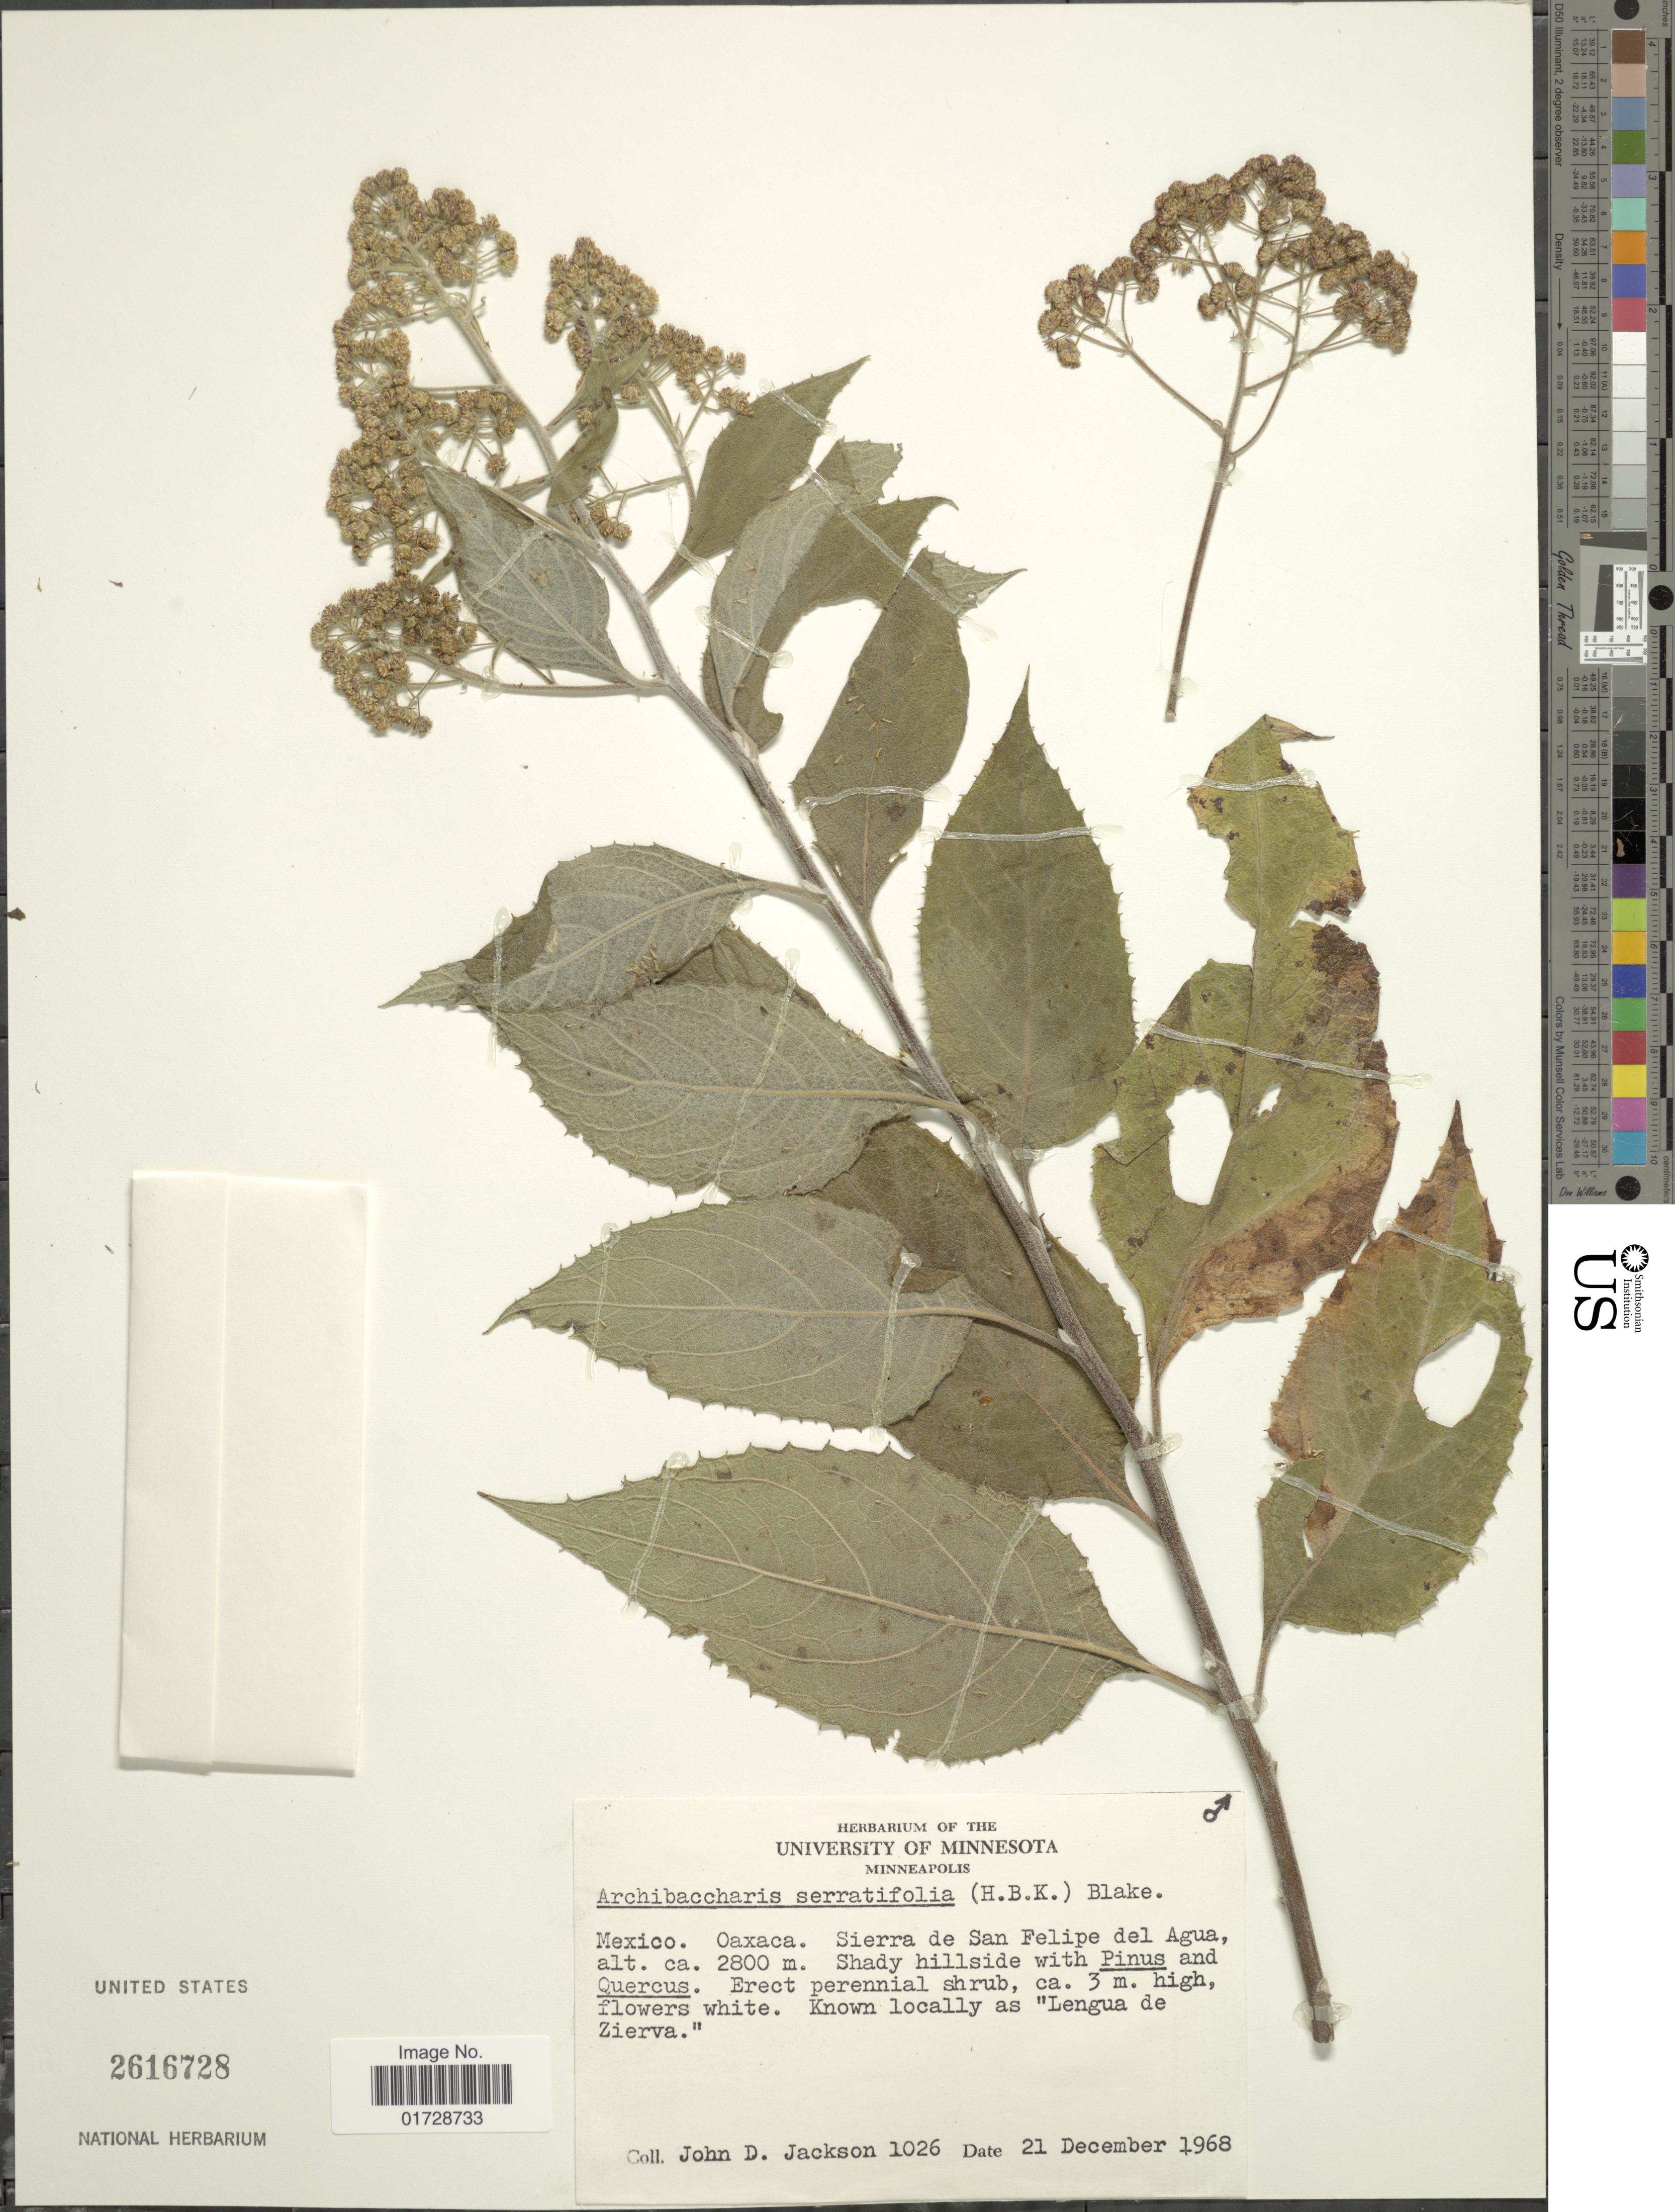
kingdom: Plantae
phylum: Tracheophyta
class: Magnoliopsida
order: Asterales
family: Asteraceae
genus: Archibaccharis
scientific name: Archibaccharis serratifolia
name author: (Kunth) S.F. Blake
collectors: J. Jackson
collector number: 1026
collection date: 1968-12-21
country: Mexico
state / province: Oaxaca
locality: Sierra de San Felipe del Agua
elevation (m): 2800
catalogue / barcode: US 2616728